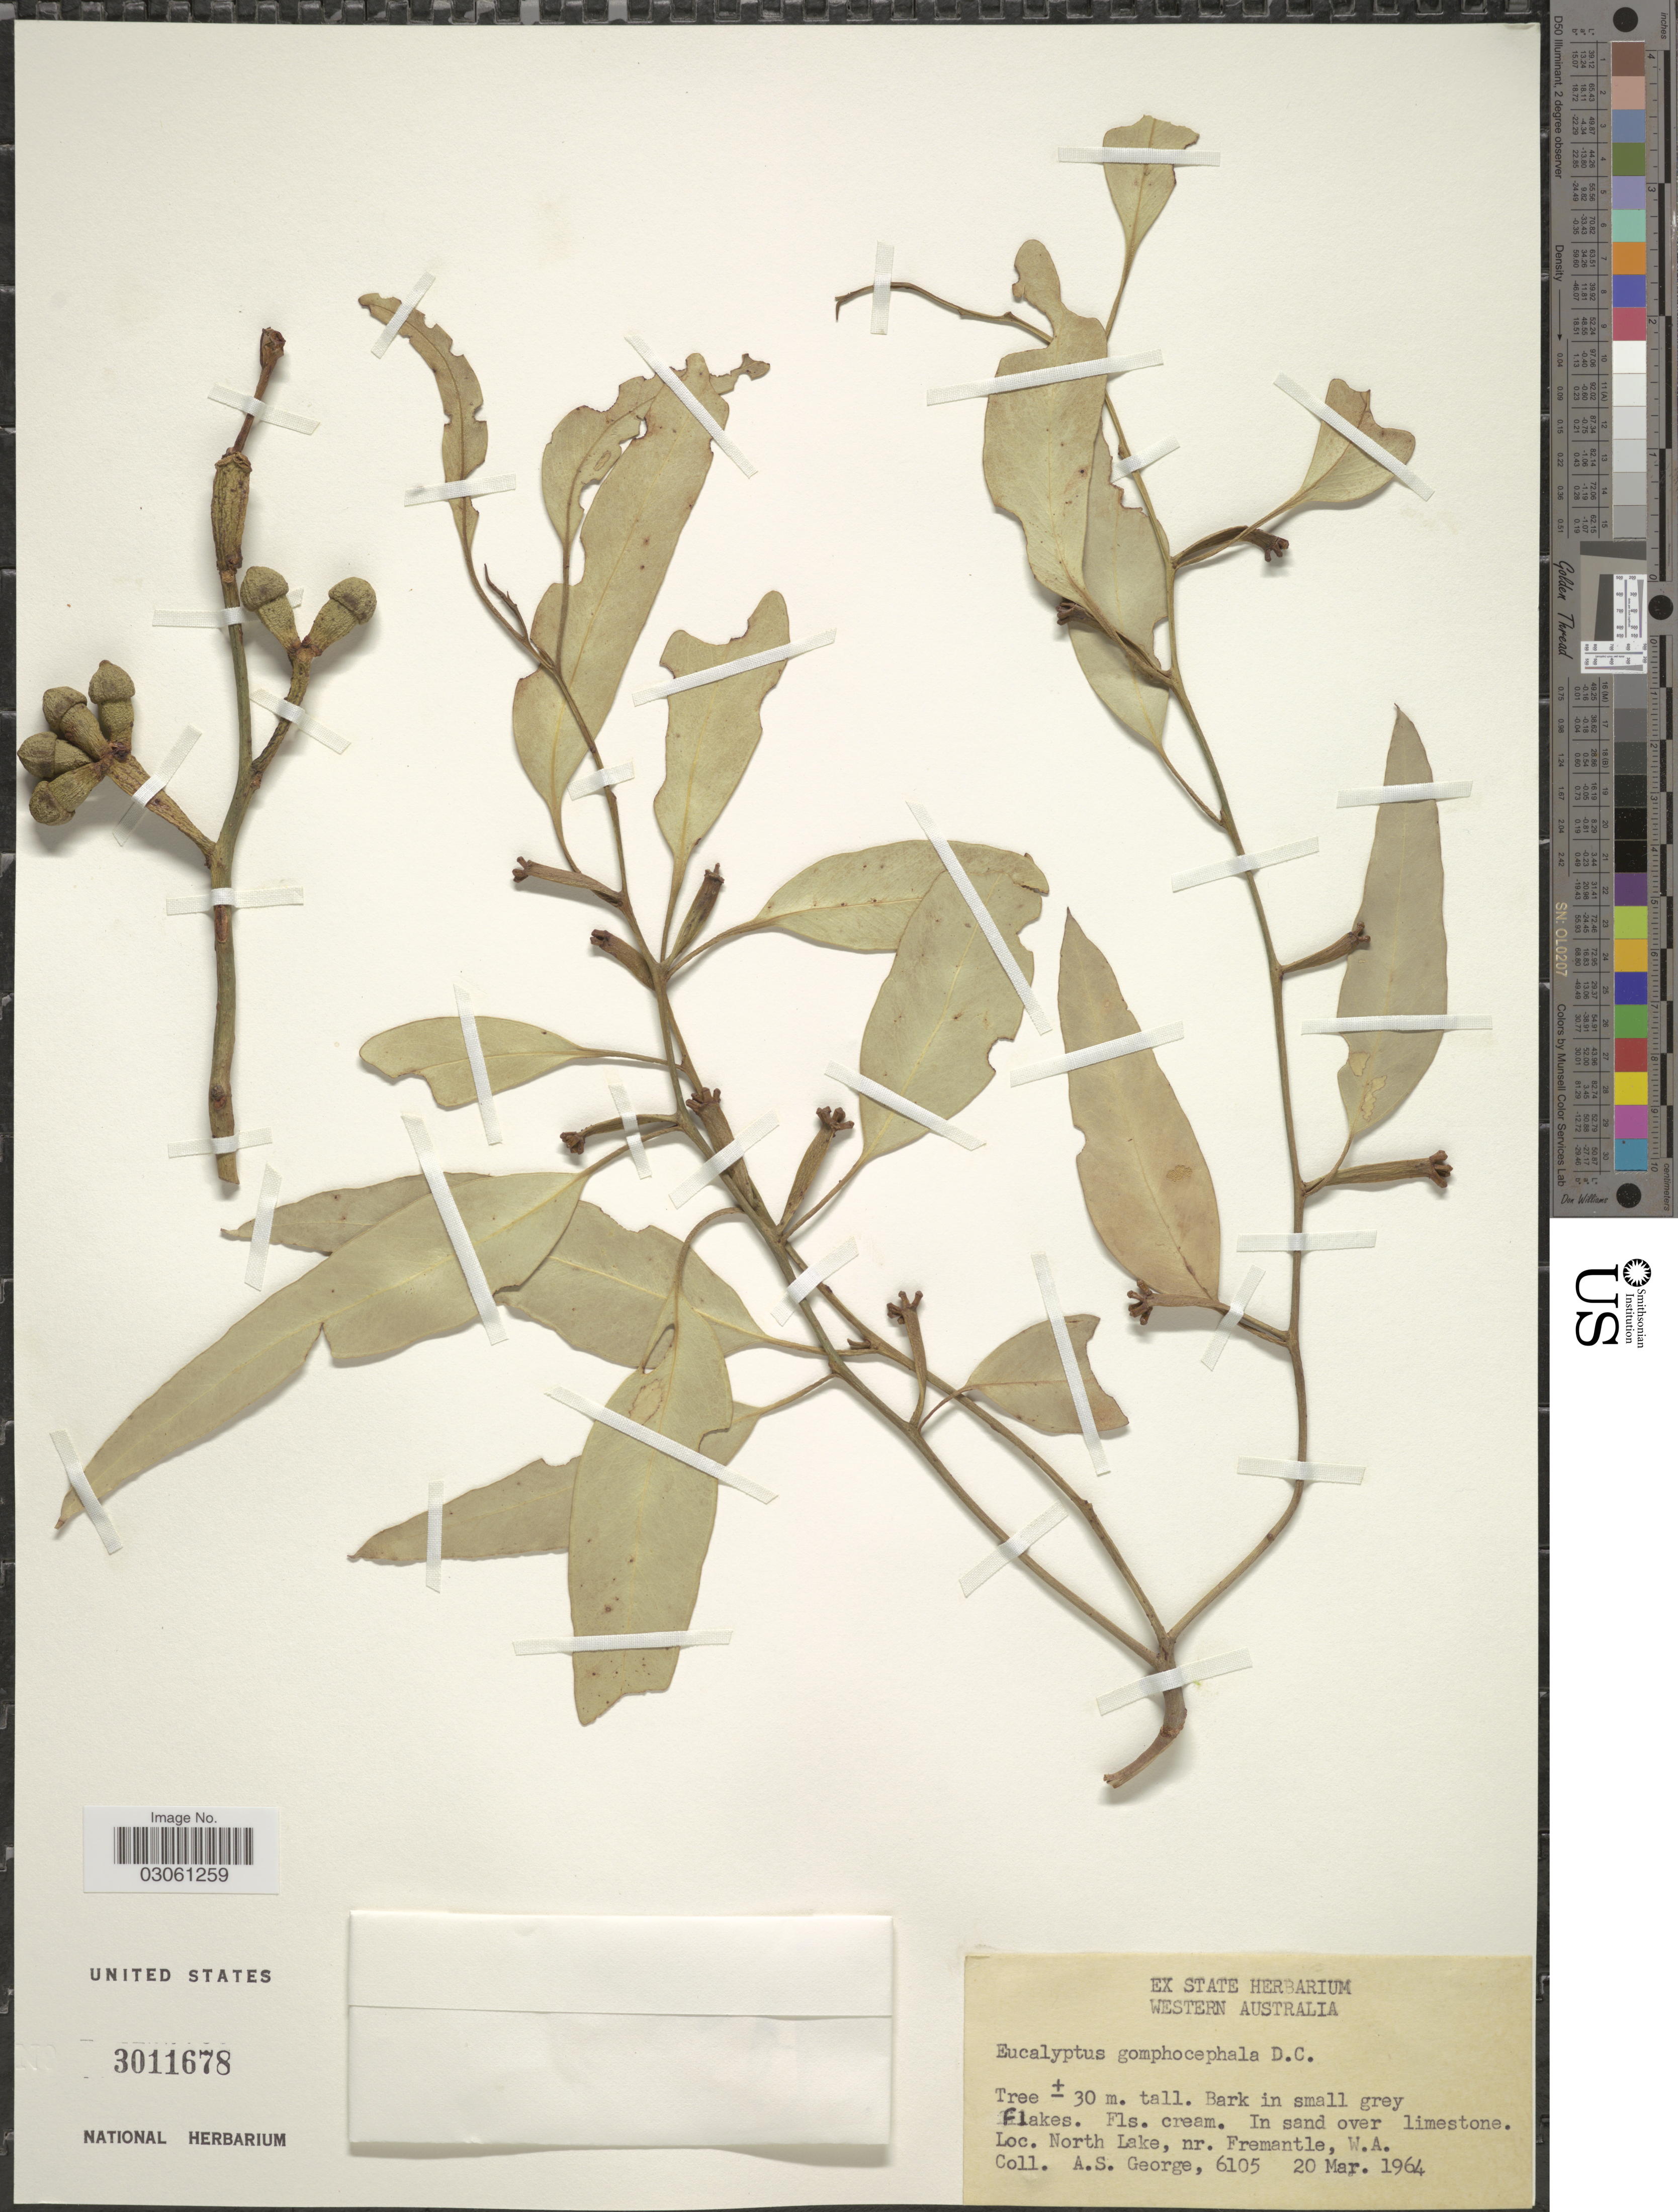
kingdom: Plantae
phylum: Tracheophyta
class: Magnoliopsida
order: Myrtales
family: Myrtaceae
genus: Eucalyptus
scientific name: Eucalyptus gomphocephala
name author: DC.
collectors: A. S. George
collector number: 6105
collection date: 1964-03-20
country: Australia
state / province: Western Australia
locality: North Lake, nr. Fremantle, W.A.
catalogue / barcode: US 3011678